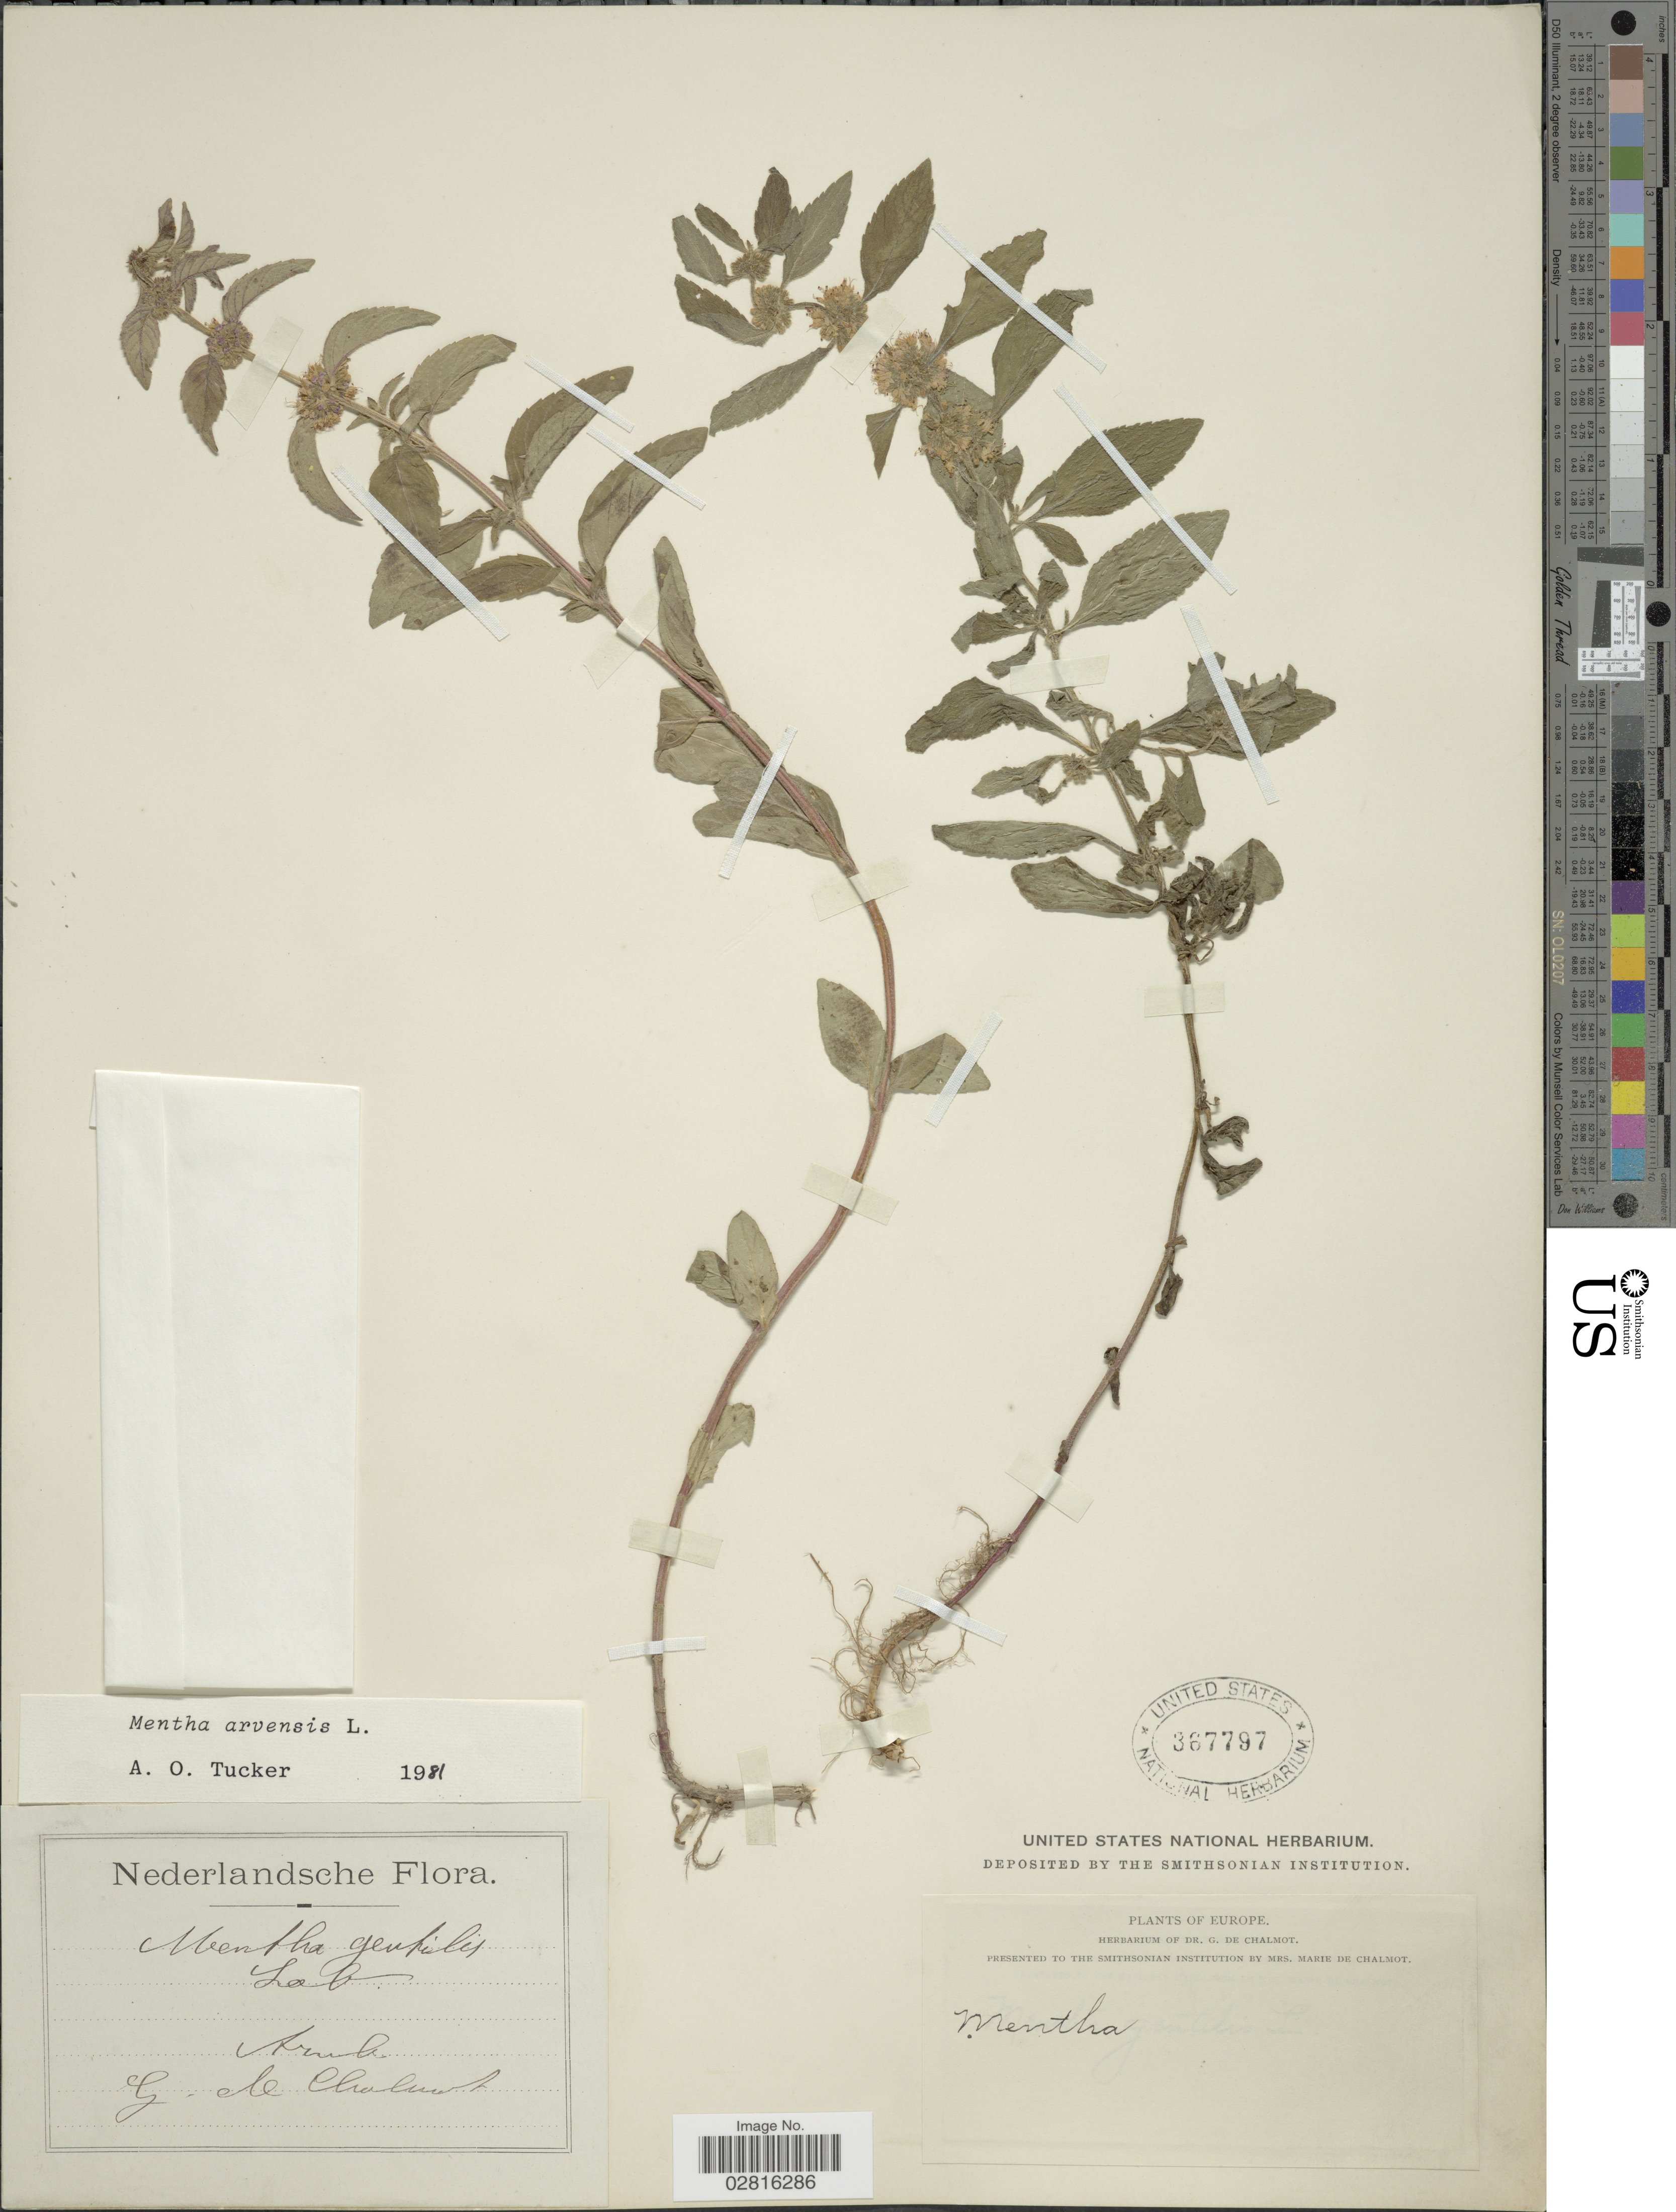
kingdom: Plantae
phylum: Tracheophyta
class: Magnoliopsida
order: Lamiales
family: Lamiaceae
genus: Mentha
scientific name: Mentha arvensis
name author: L.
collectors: G. de Chalmot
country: Netherlands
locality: Europe. Arnh.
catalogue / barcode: US 367797